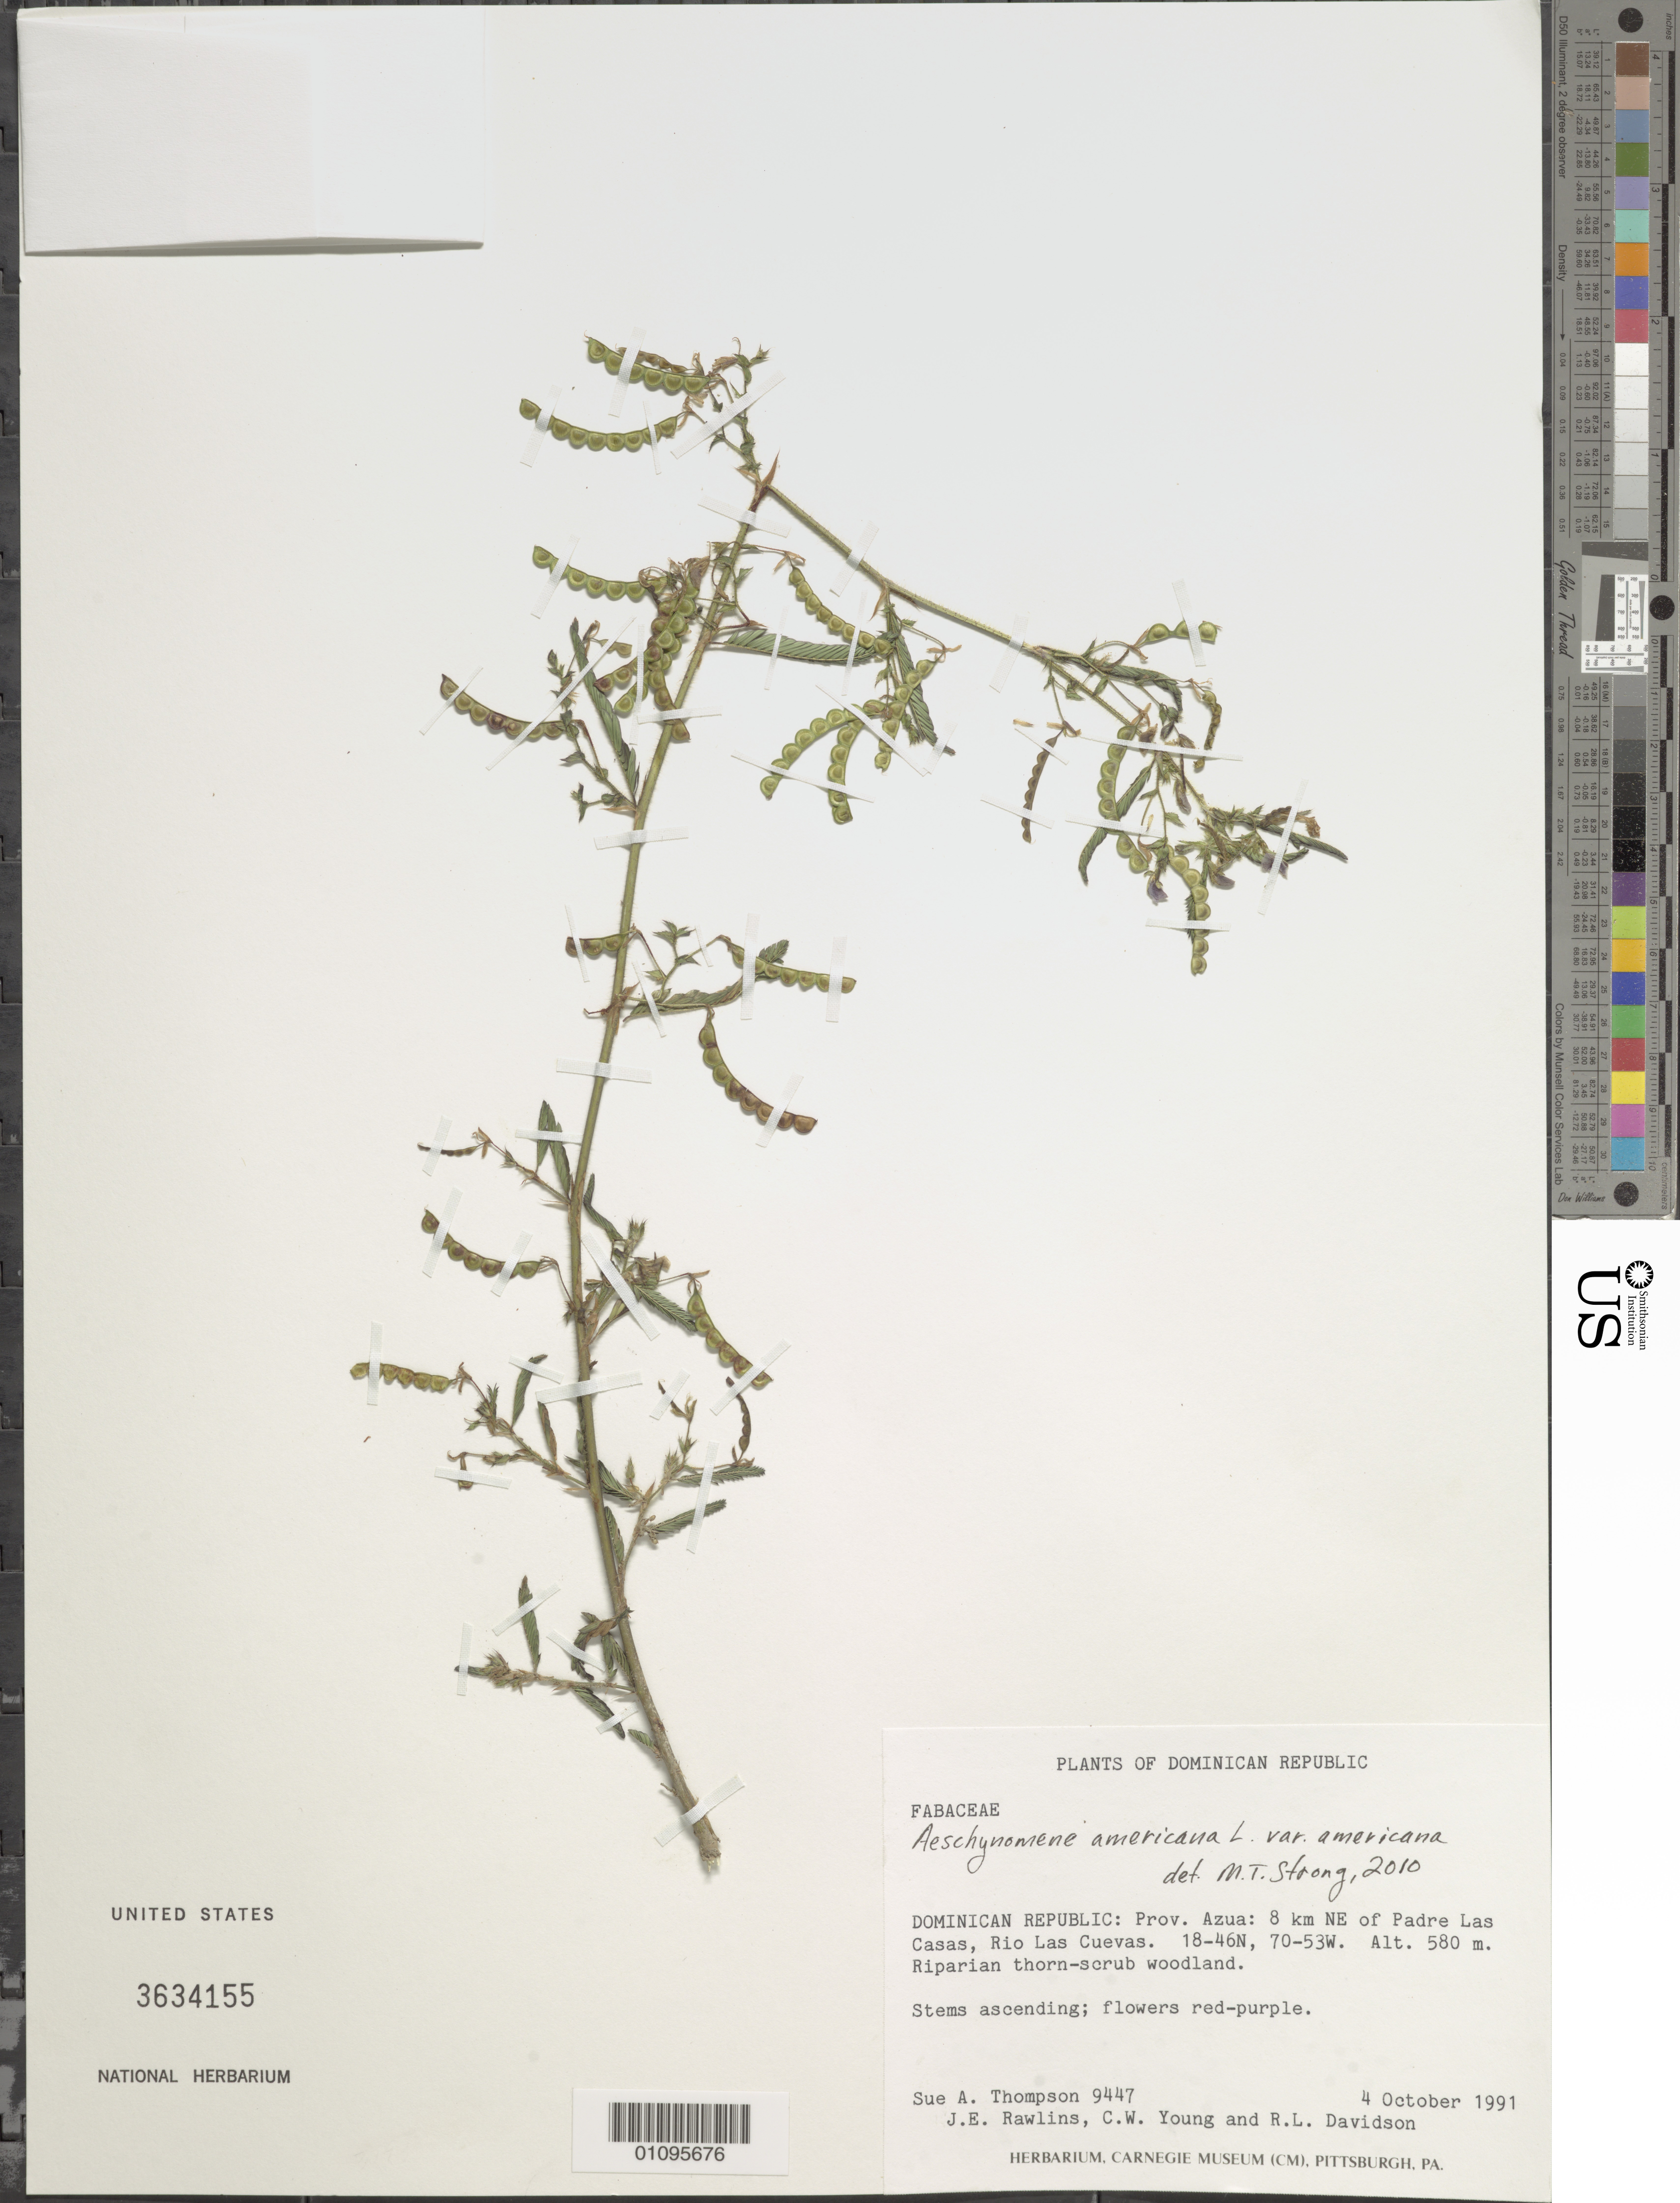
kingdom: Plantae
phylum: Tracheophyta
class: Magnoliopsida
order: Fabales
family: Fabaceae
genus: Aeschynomene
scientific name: Aeschynomene americana var. americana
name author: L.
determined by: Strong, M. T., (US), Smithsonian Institution - National Museum of Natural History (UNITED STATES)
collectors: S. A. Thompson, J. Rawlins, C. Young & R. Davidson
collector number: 9447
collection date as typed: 04 Oct 1991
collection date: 1991-10-04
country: Dominican Republic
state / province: Azua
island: Hispaniola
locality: Padre Las Casas, 8 km NE; Rio Las Cuevas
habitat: Riparian thorn-scrub woodland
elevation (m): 580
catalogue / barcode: US 3634155